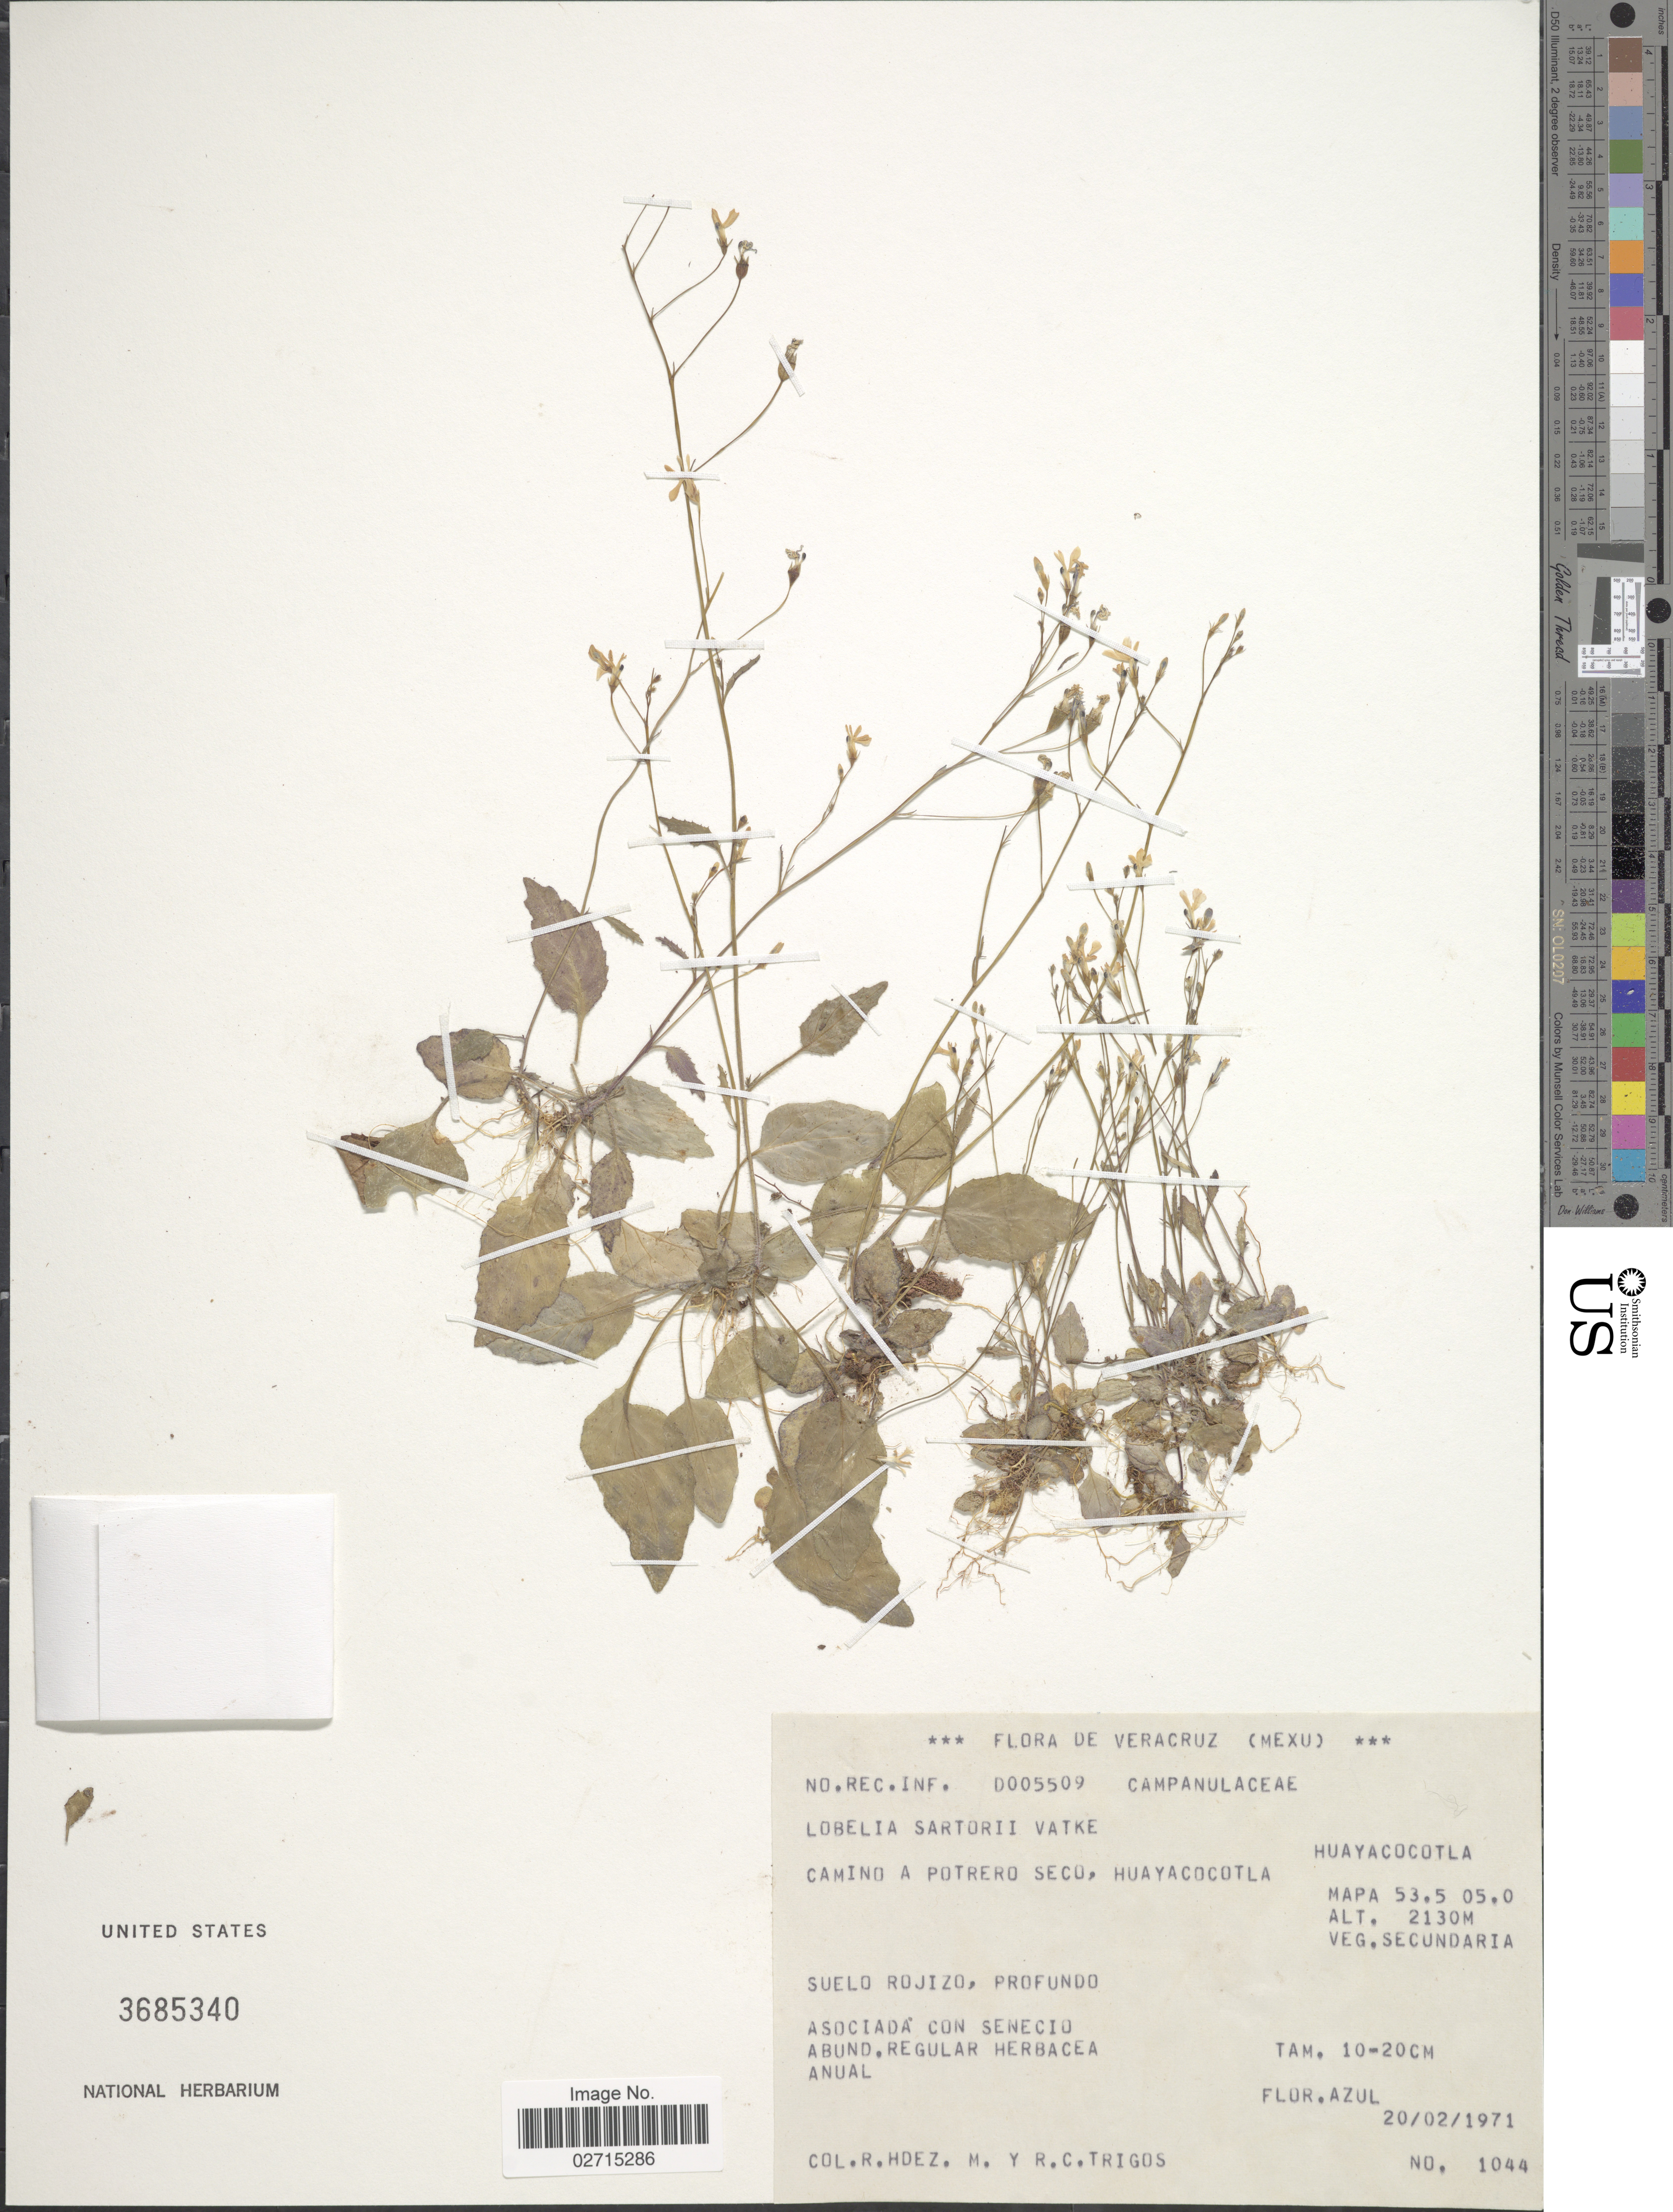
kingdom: Plantae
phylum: Tracheophyta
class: Magnoliopsida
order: Asterales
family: Campanulaceae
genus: Lobelia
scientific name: Lobelia sartorii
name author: Vatke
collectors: R. Hdez, M. Trigoso & R. Trigos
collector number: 1044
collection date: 1971-02-20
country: Mexico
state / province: Veracruz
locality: Veracruz, Huayacocotla, Camino a Potrero Seco, Huayacocotla, Suelo Rojizo, profundo, Mapa 53.5 05.0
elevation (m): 2130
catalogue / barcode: US 3685340